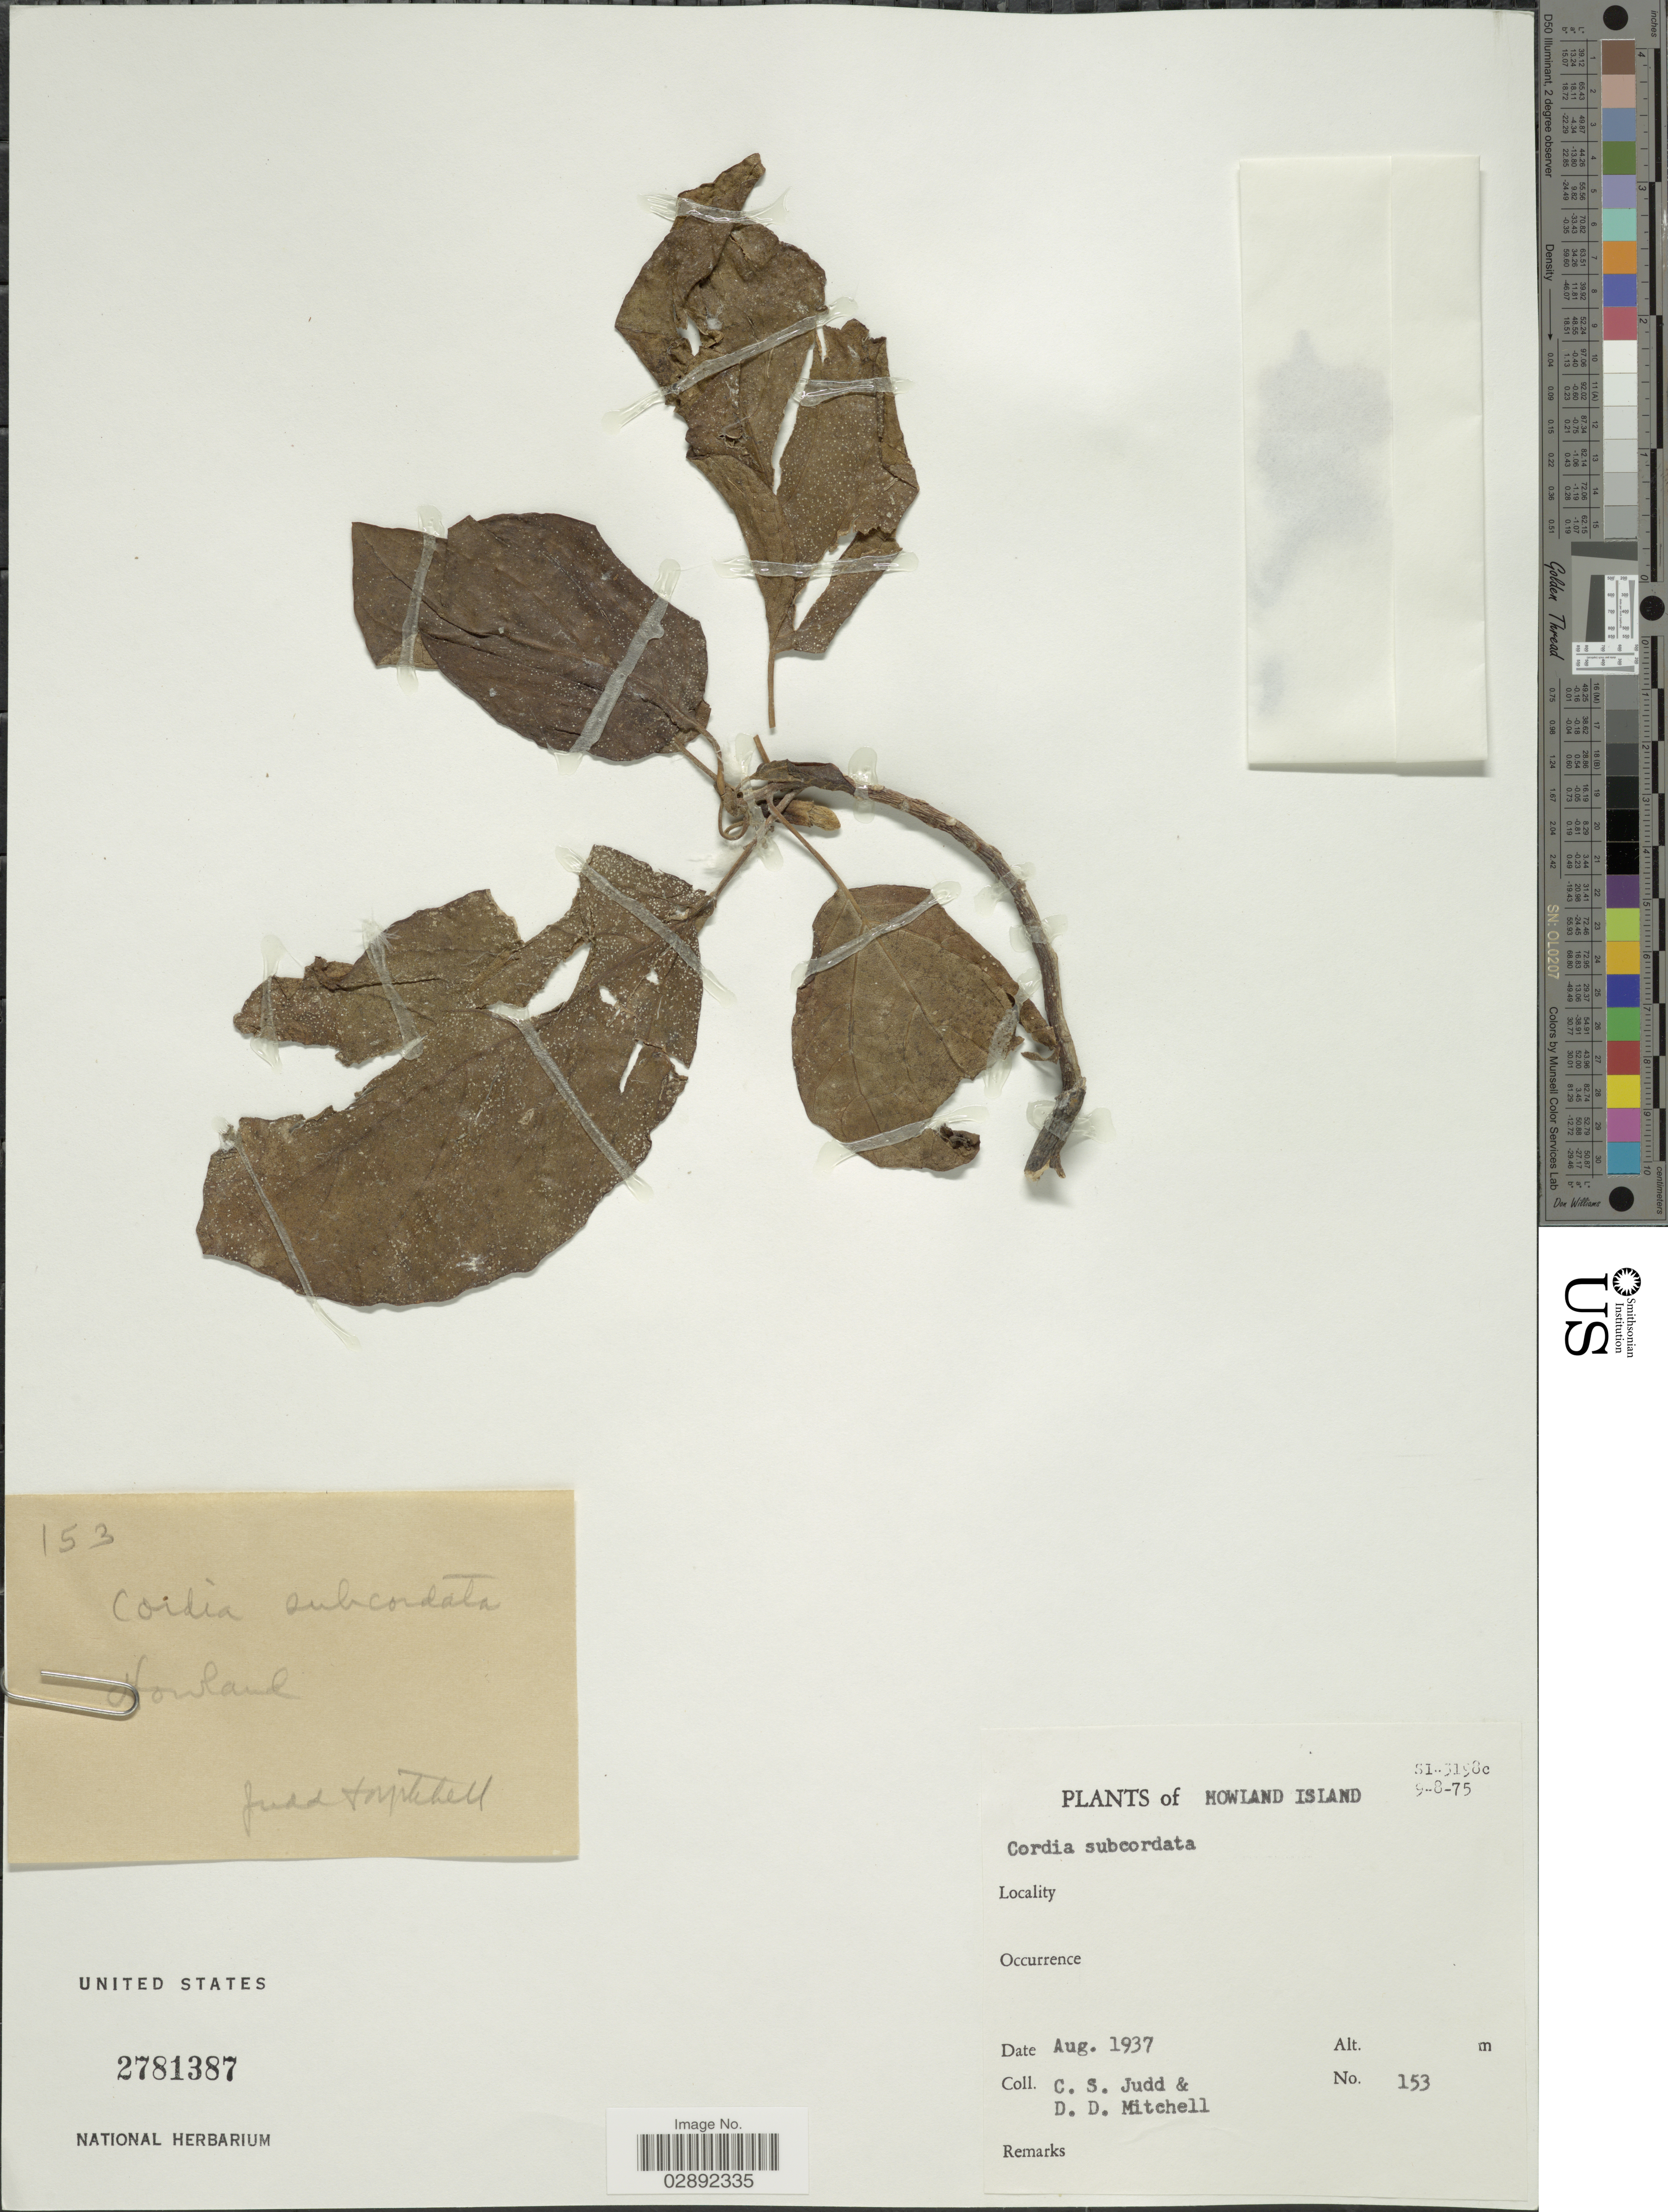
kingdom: Plantae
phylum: Tracheophyta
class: Magnoliopsida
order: Boraginales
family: Cordiaceae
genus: Cordia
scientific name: Cordia subcordata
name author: Lam.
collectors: C. Judd & D. D. Mitchell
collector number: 153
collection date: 1937-08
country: U.S. Administered Pacific Islands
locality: Howland Island.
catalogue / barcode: US 2781387